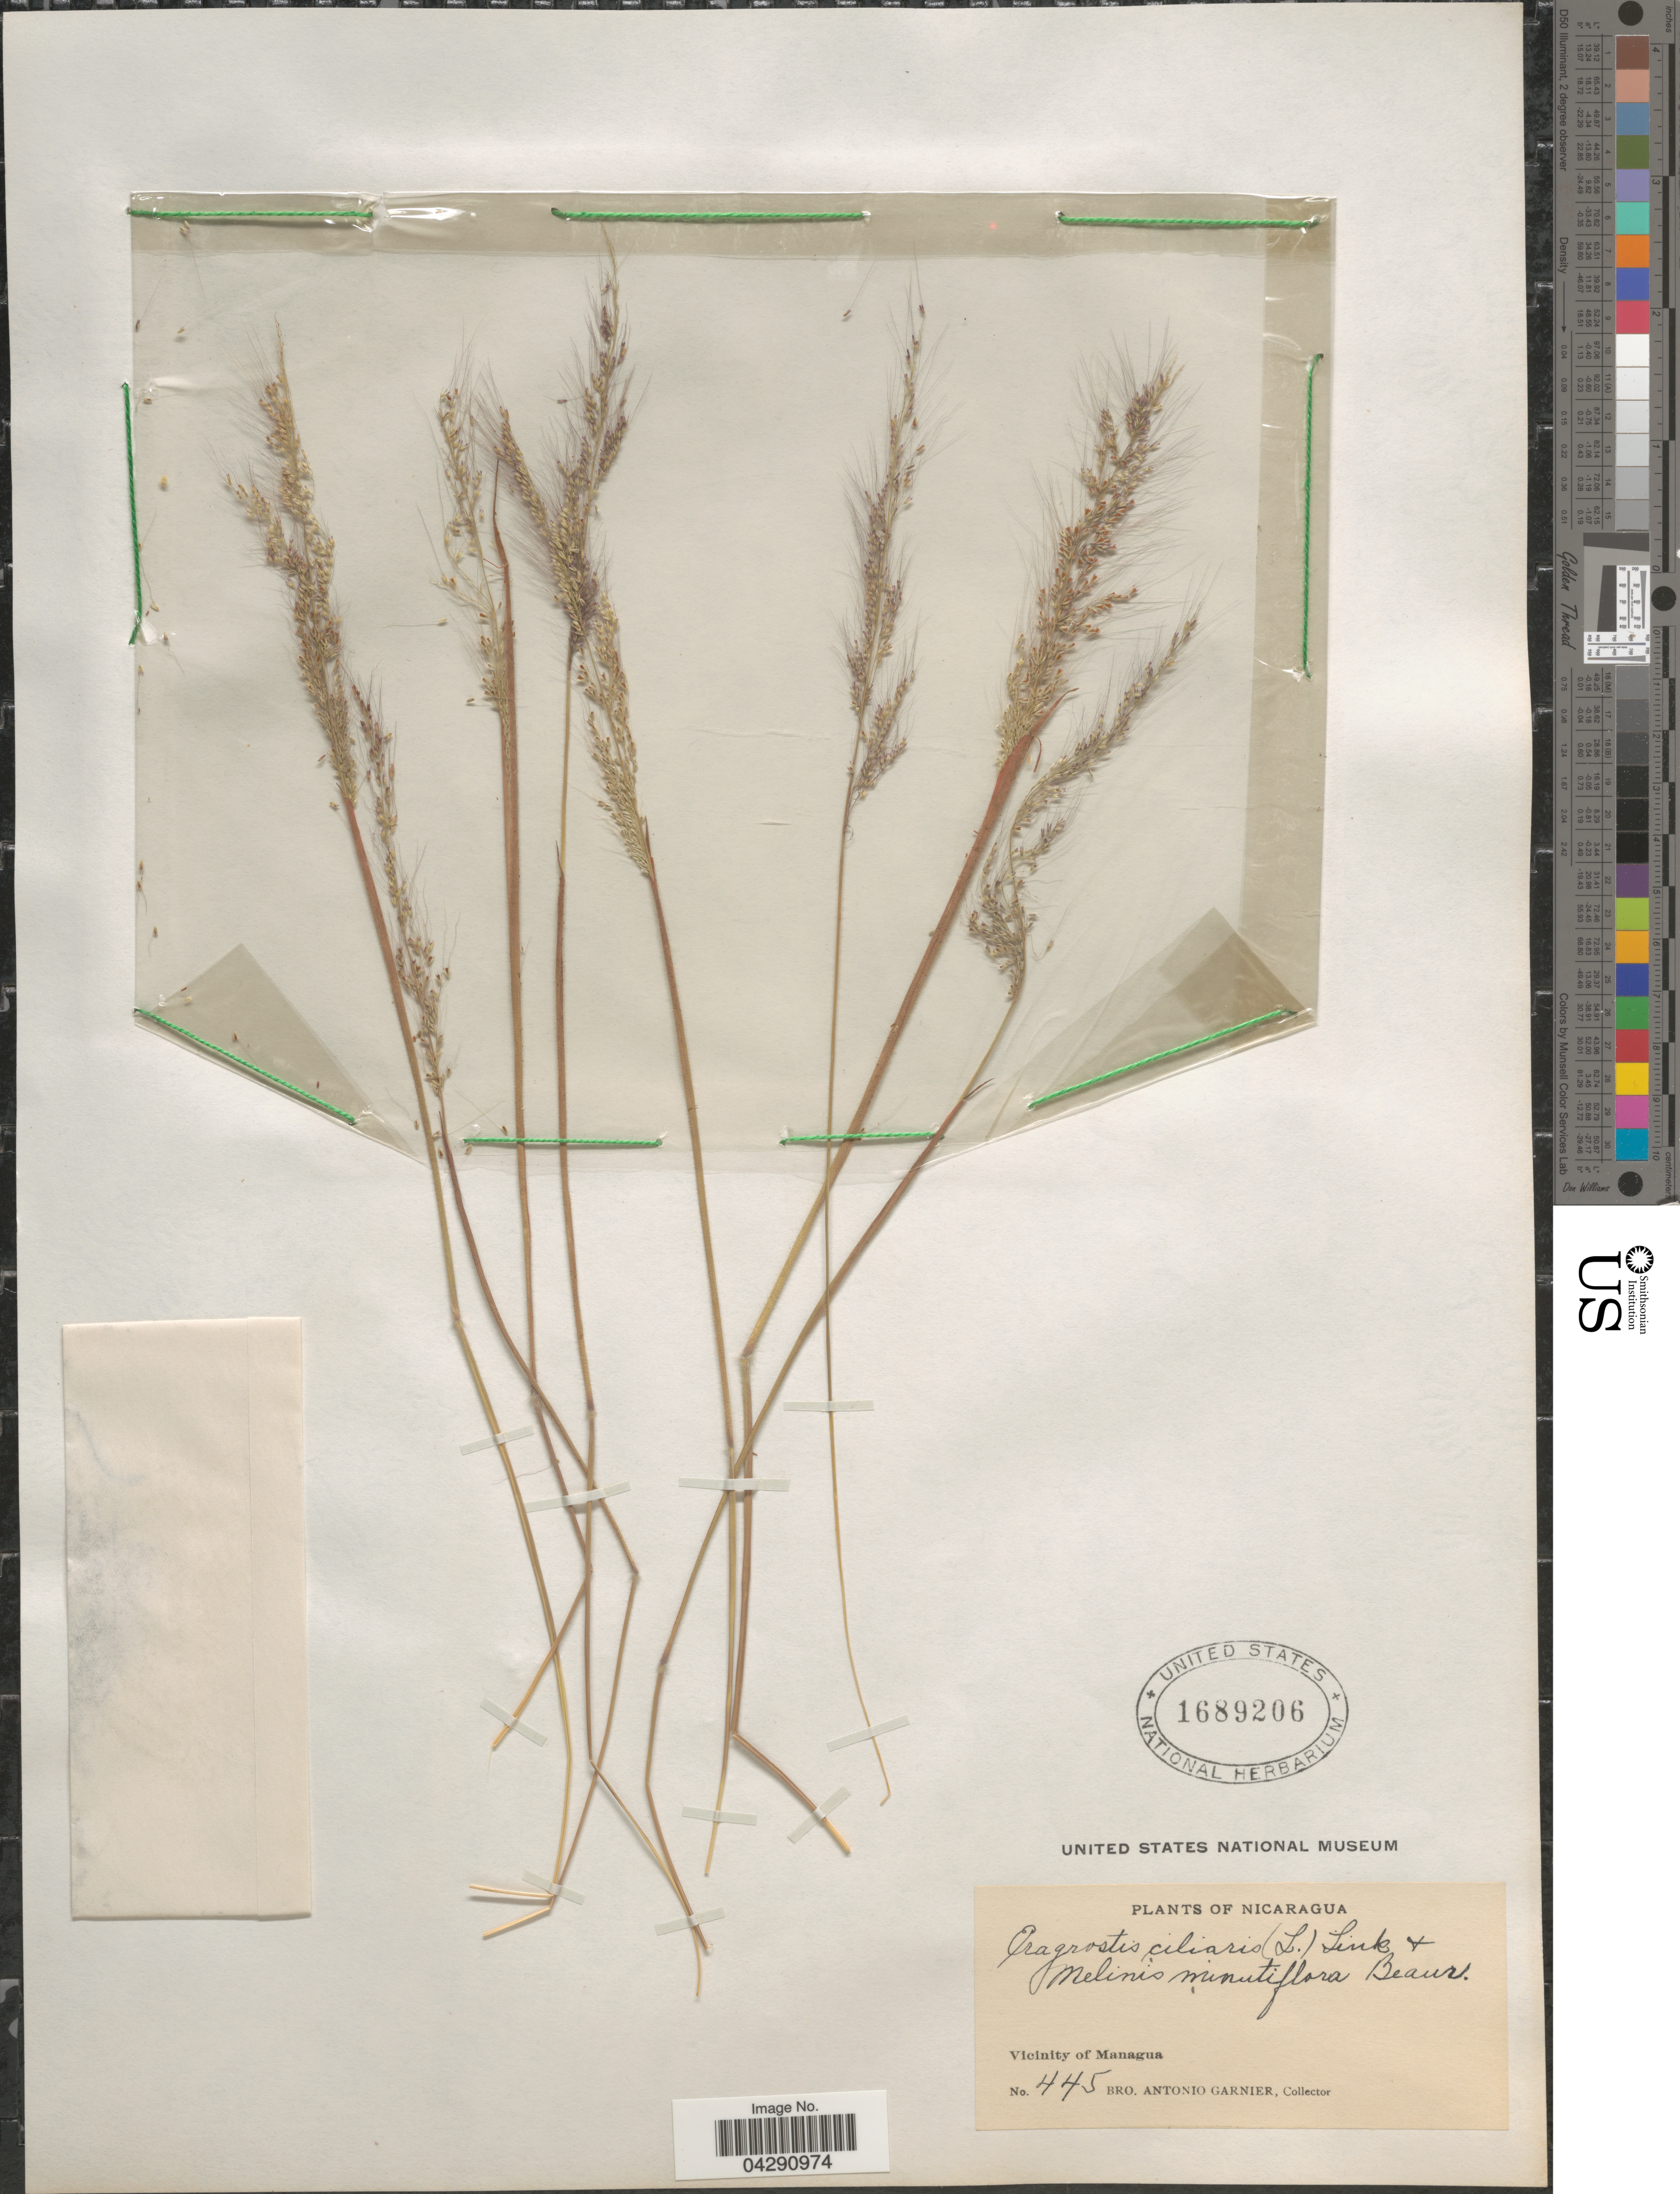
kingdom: Plantae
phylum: Tracheophyta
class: Liliopsida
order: Poales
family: Poaceae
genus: Melinis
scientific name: Melinis minutiflora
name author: P. Beauv.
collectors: Bro. A. Garnier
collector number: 445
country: Nicaragua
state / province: Managua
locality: Vicinity of Managua.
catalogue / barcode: US 1689206